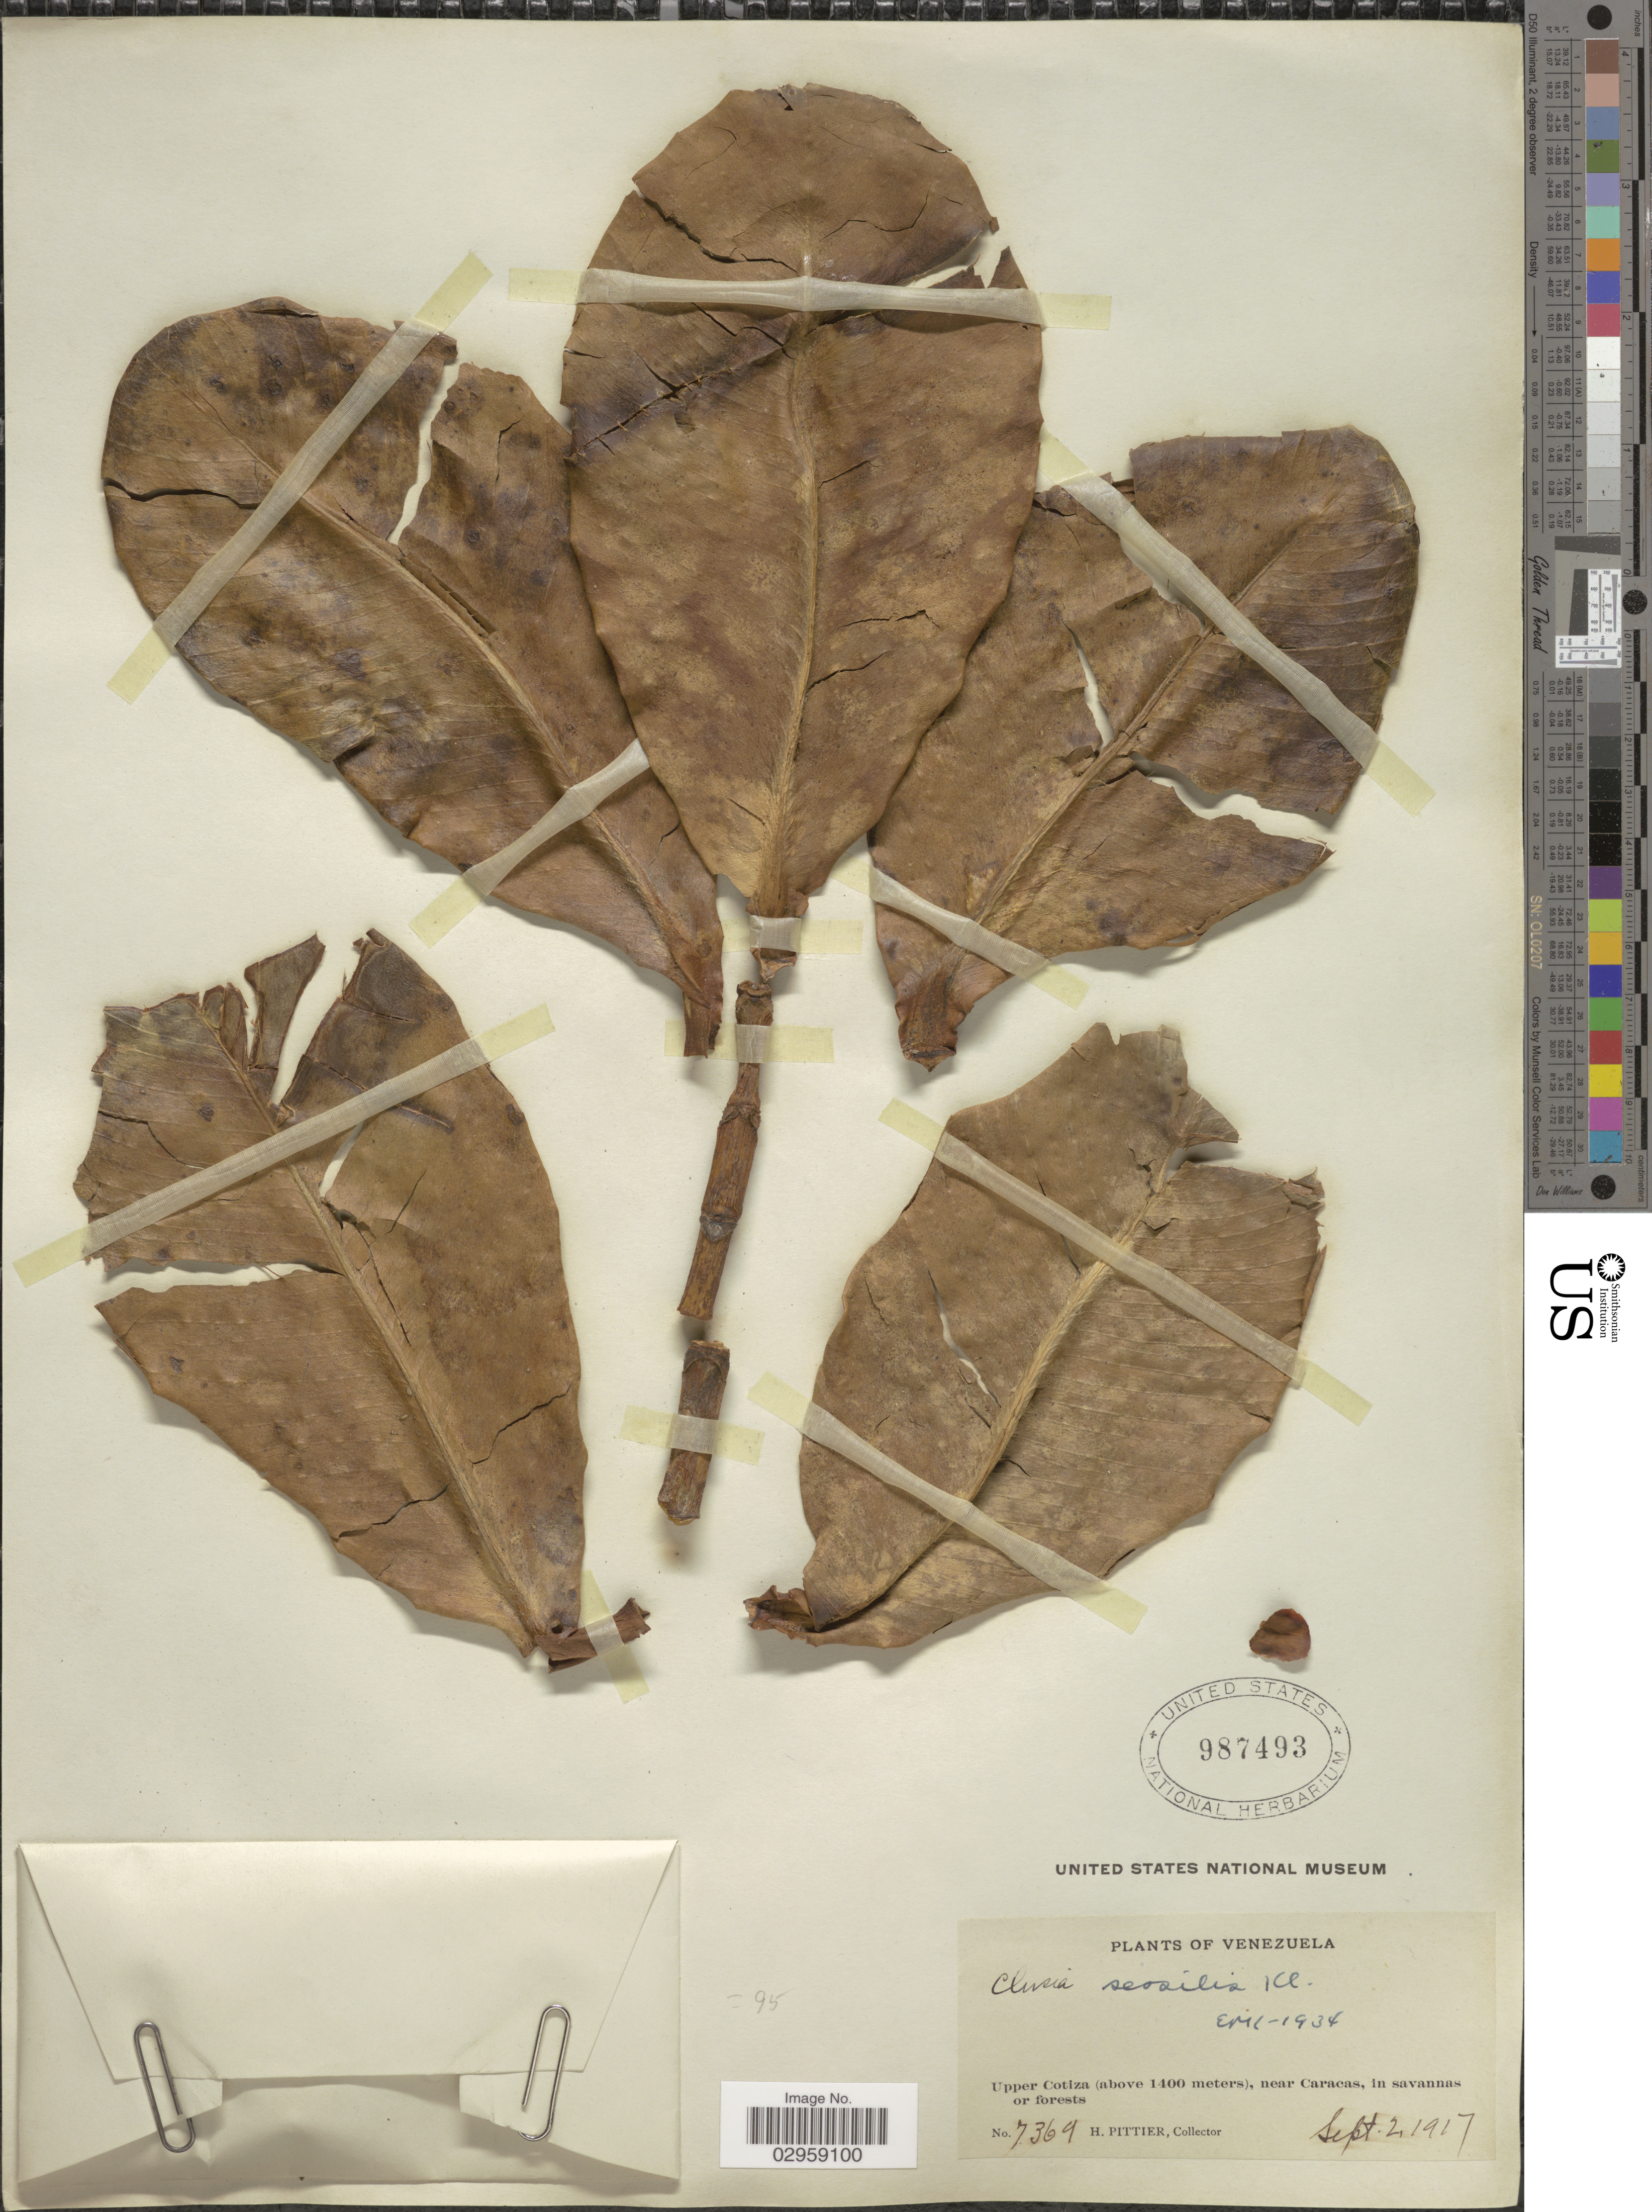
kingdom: Plantae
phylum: Tracheophyta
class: Magnoliopsida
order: Malpighiales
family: Clusiaceae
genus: Clusia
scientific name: Clusia alata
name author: Triana & Planch.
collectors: H. F. Pittier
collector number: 7369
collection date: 1917-09-02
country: Venezuela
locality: Upper Cotiza, near Caracas.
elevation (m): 1400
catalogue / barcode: US 987493